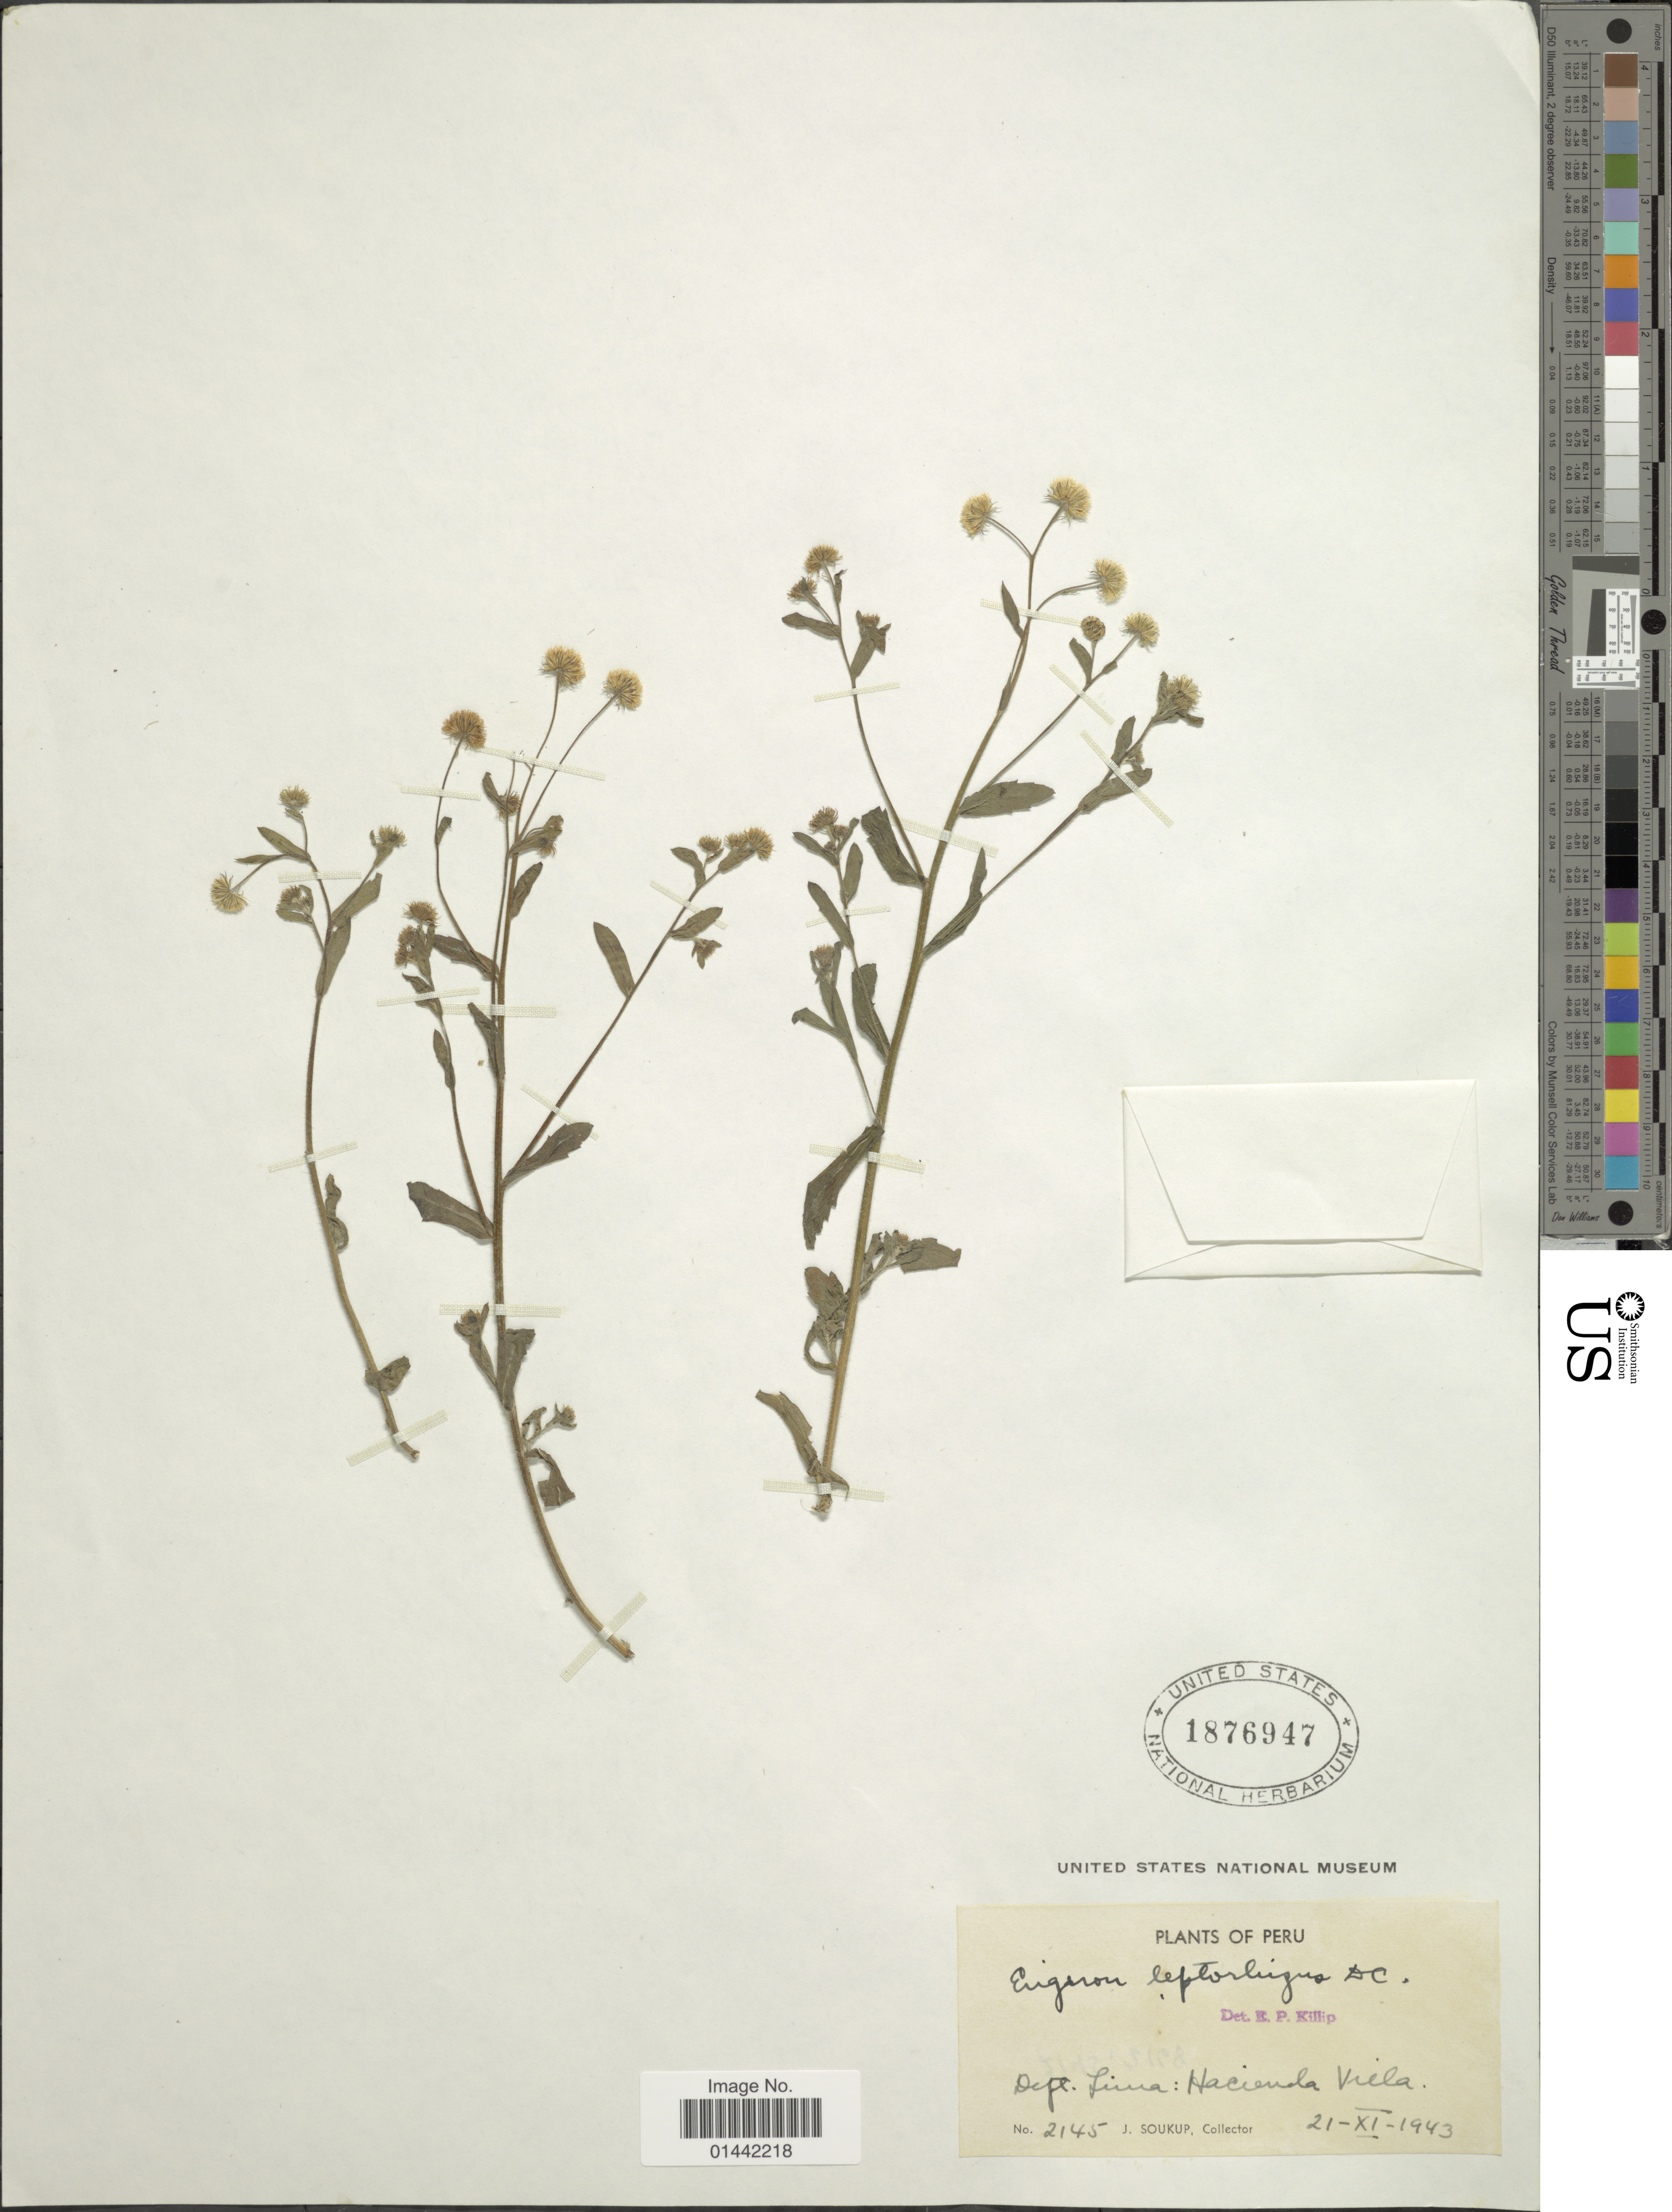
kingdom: Plantae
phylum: Tracheophyta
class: Magnoliopsida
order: Asterales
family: Asteraceae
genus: Erigeron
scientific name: Erigeron leptorhizon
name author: DC.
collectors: J. Soukup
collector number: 2145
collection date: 1943-11-21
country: Peru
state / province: Lima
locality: Hacienda Viela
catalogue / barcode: US 1876947